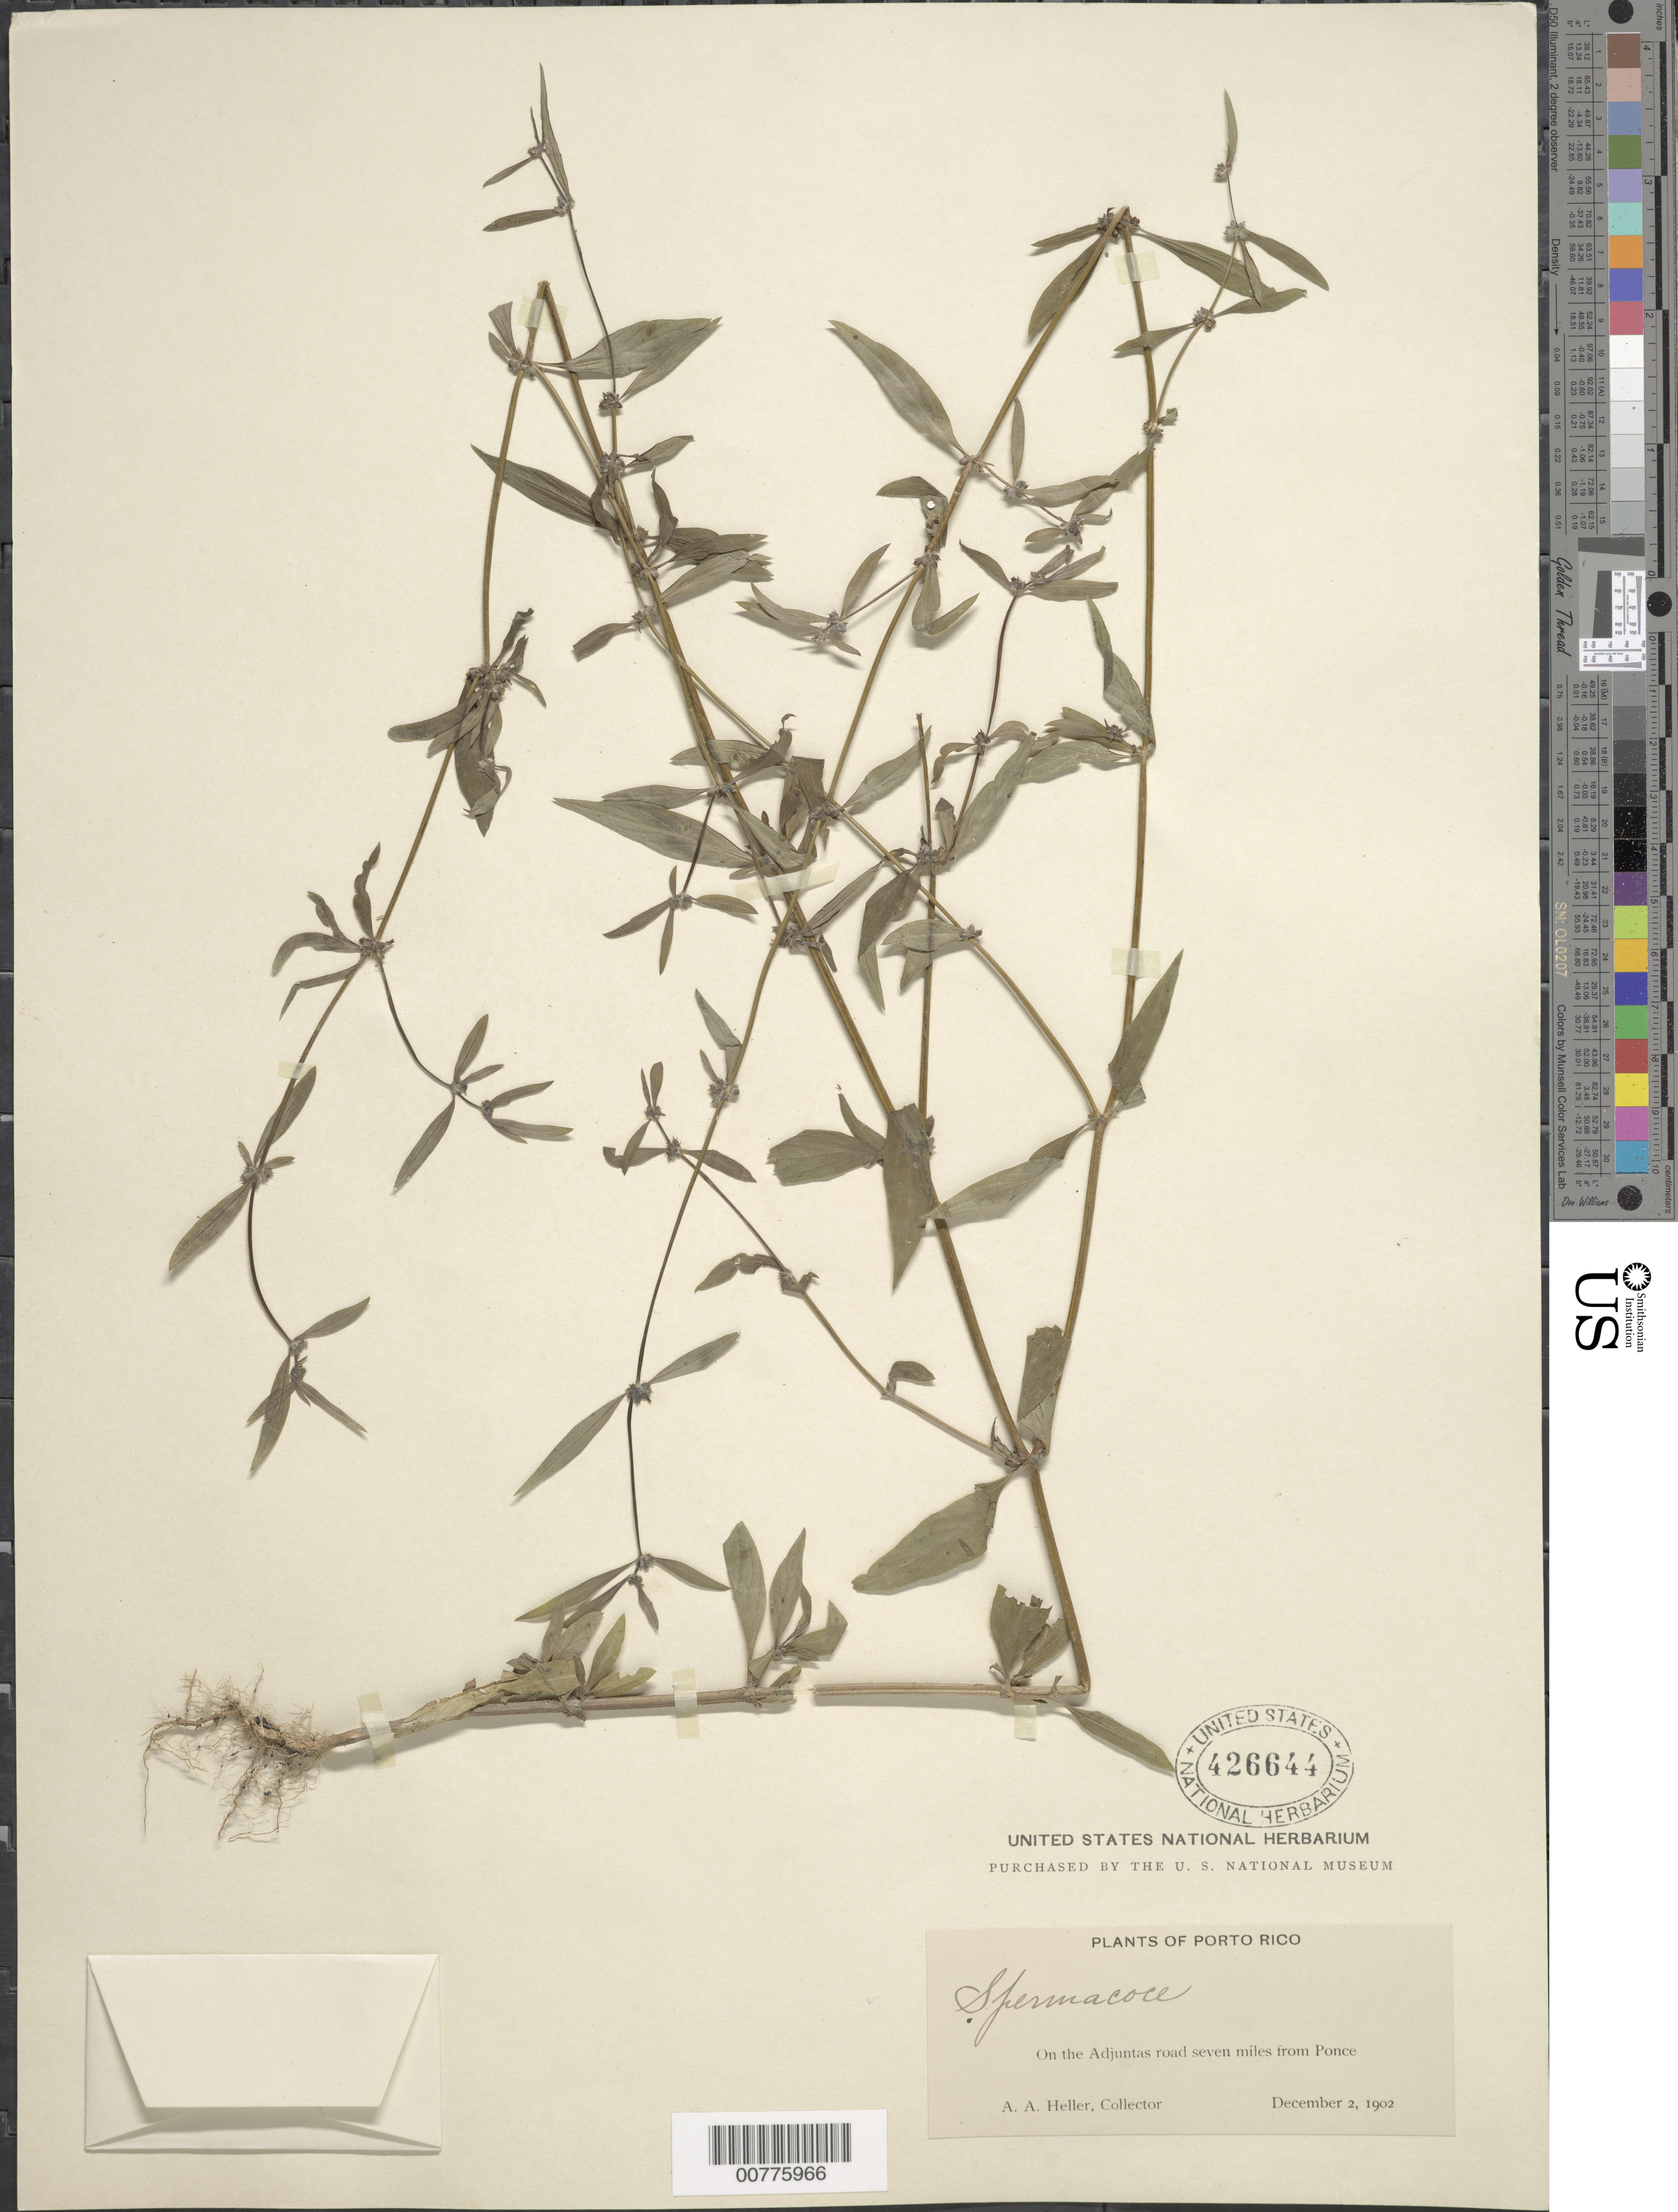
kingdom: Plantae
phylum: Tracheophyta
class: Magnoliopsida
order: Gentianales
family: Rubiaceae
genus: Spermacoce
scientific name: Spermacoce verticillata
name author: L.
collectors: A. A. Heller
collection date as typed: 02 Dec 1902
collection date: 1902-12-02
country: Puerto Rico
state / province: Ponce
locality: On the Adjuntas road seven miles from Ponce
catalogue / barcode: US 426644